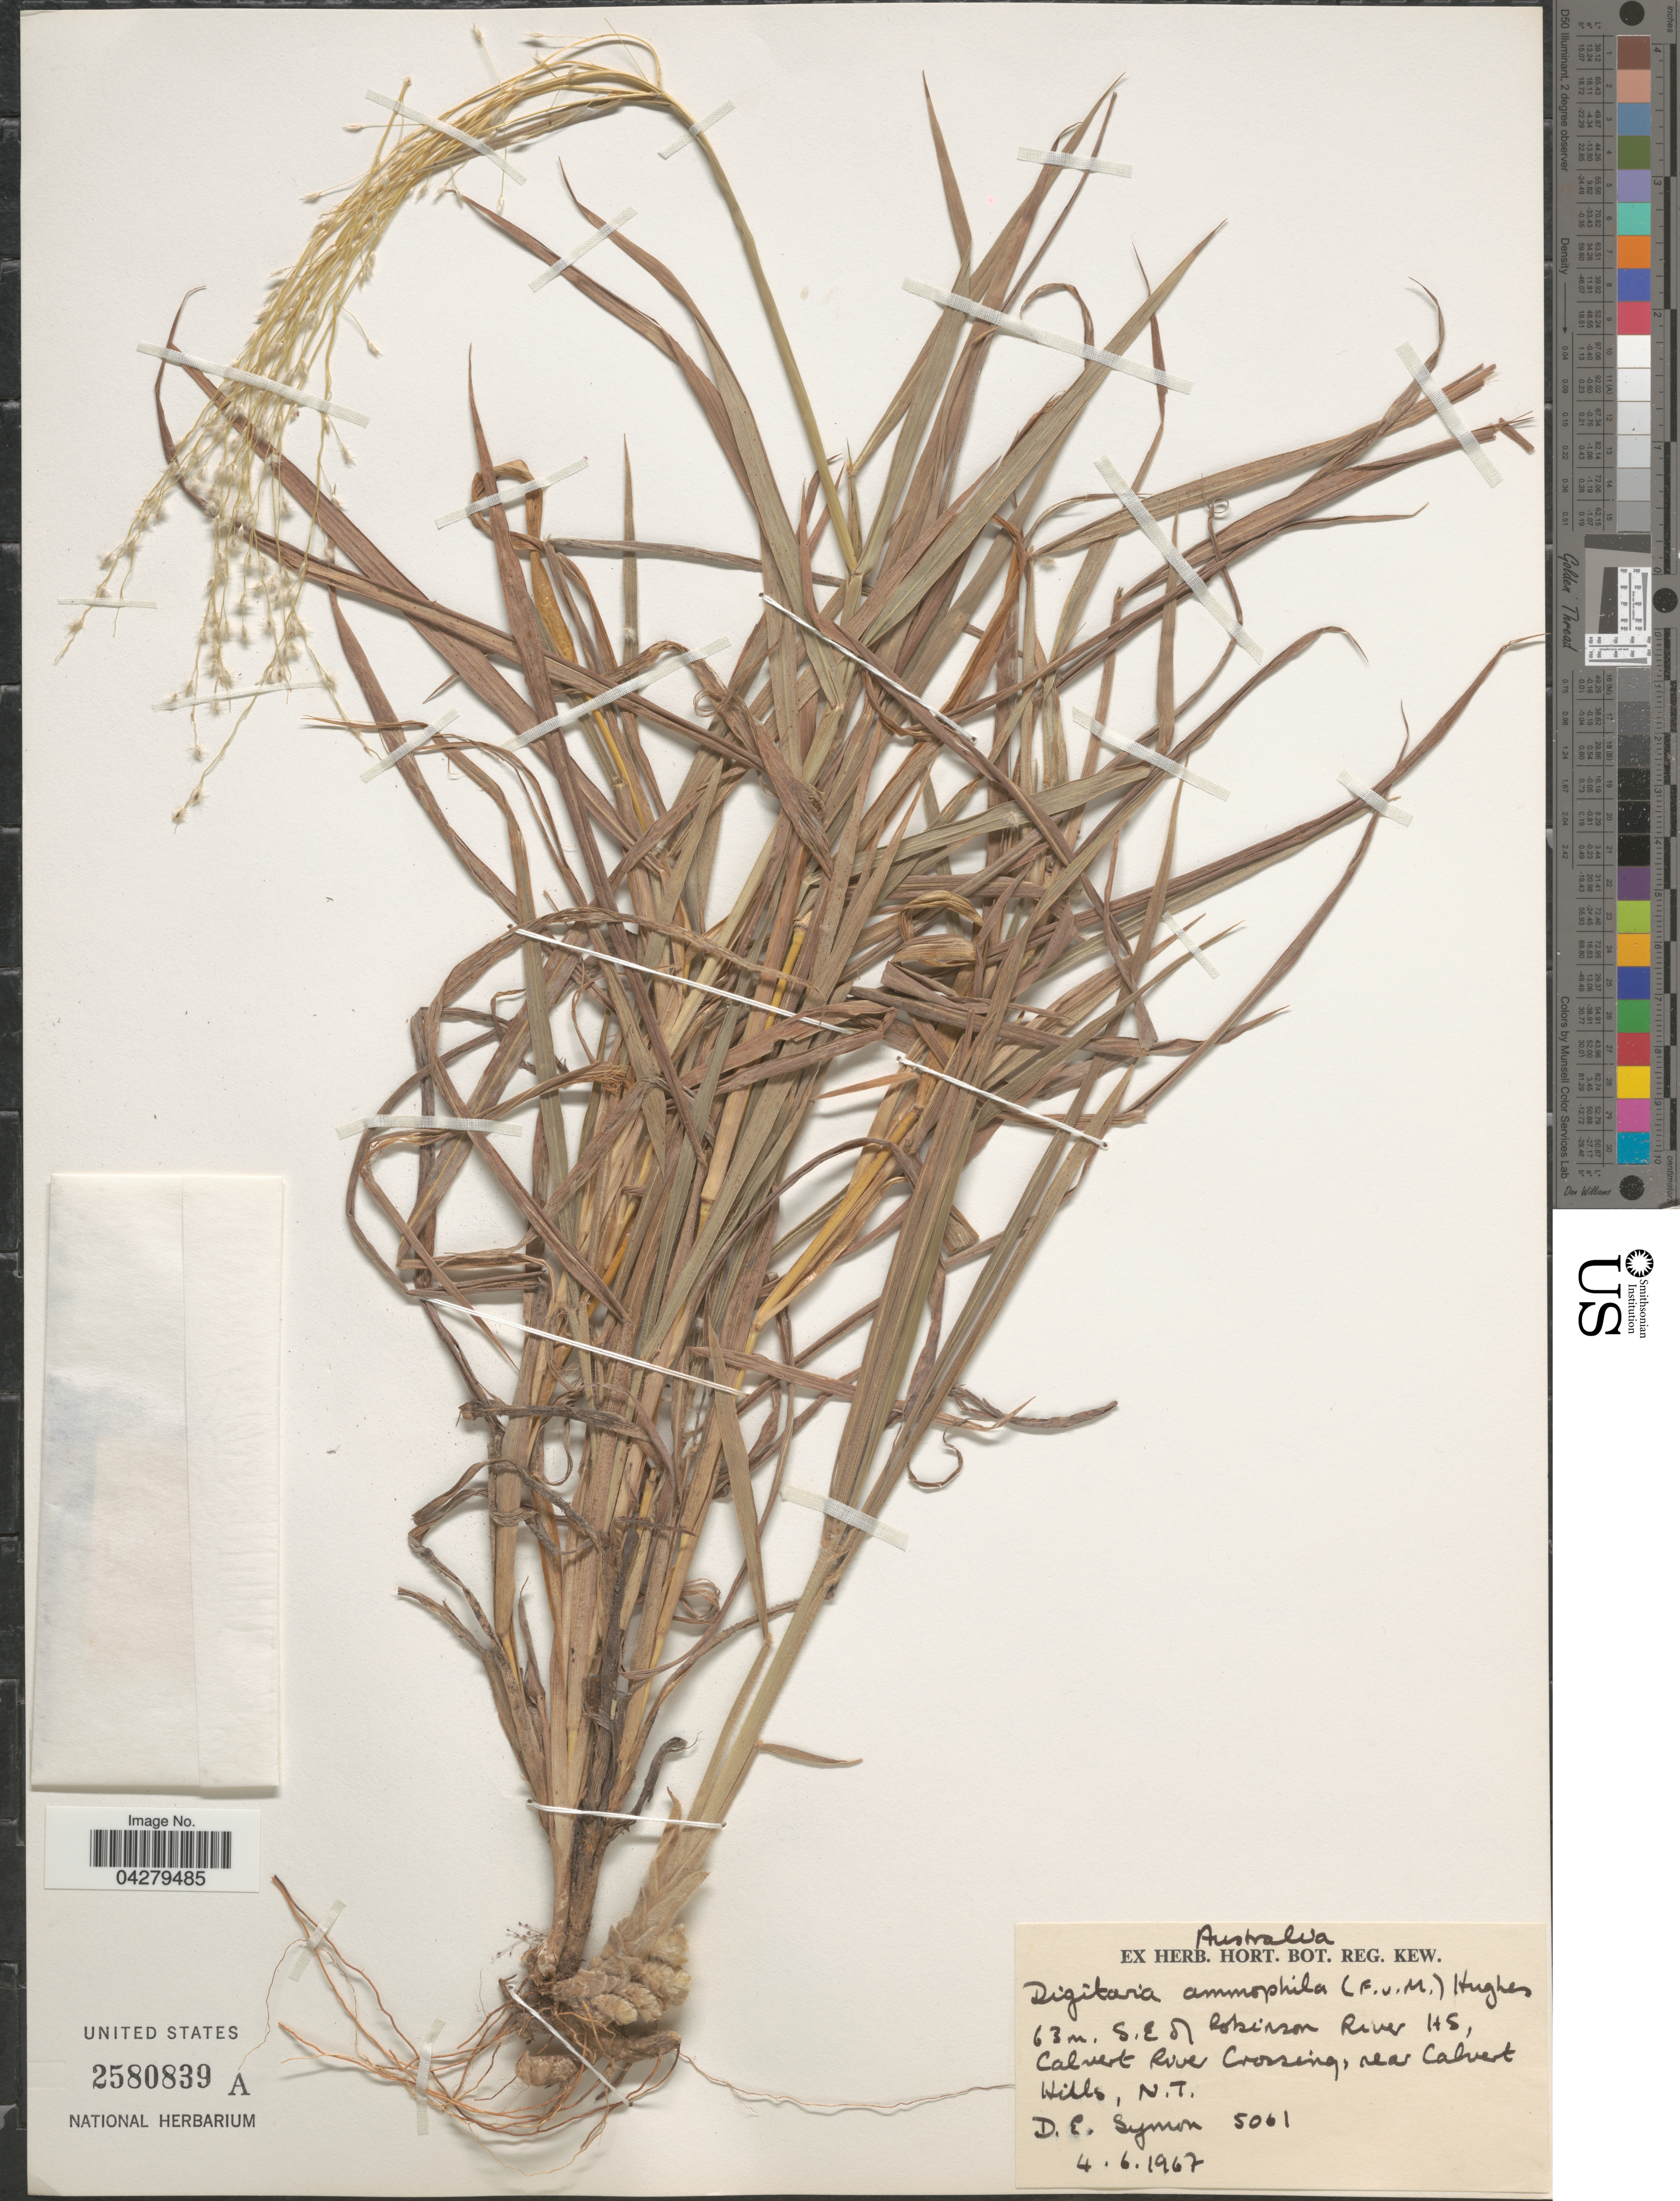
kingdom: Plantae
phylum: Tracheophyta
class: Liliopsida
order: Poales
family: Poaceae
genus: Digitaria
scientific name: Digitaria ammophila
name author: (F. Muell.) Hughes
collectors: D. Symon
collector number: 5061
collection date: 1967-06-04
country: Australia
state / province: Northern Territory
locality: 63 m. S.E. of Robinson River HS, Calvert River Crossing, near Calvert Hills.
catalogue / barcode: US 2580839A